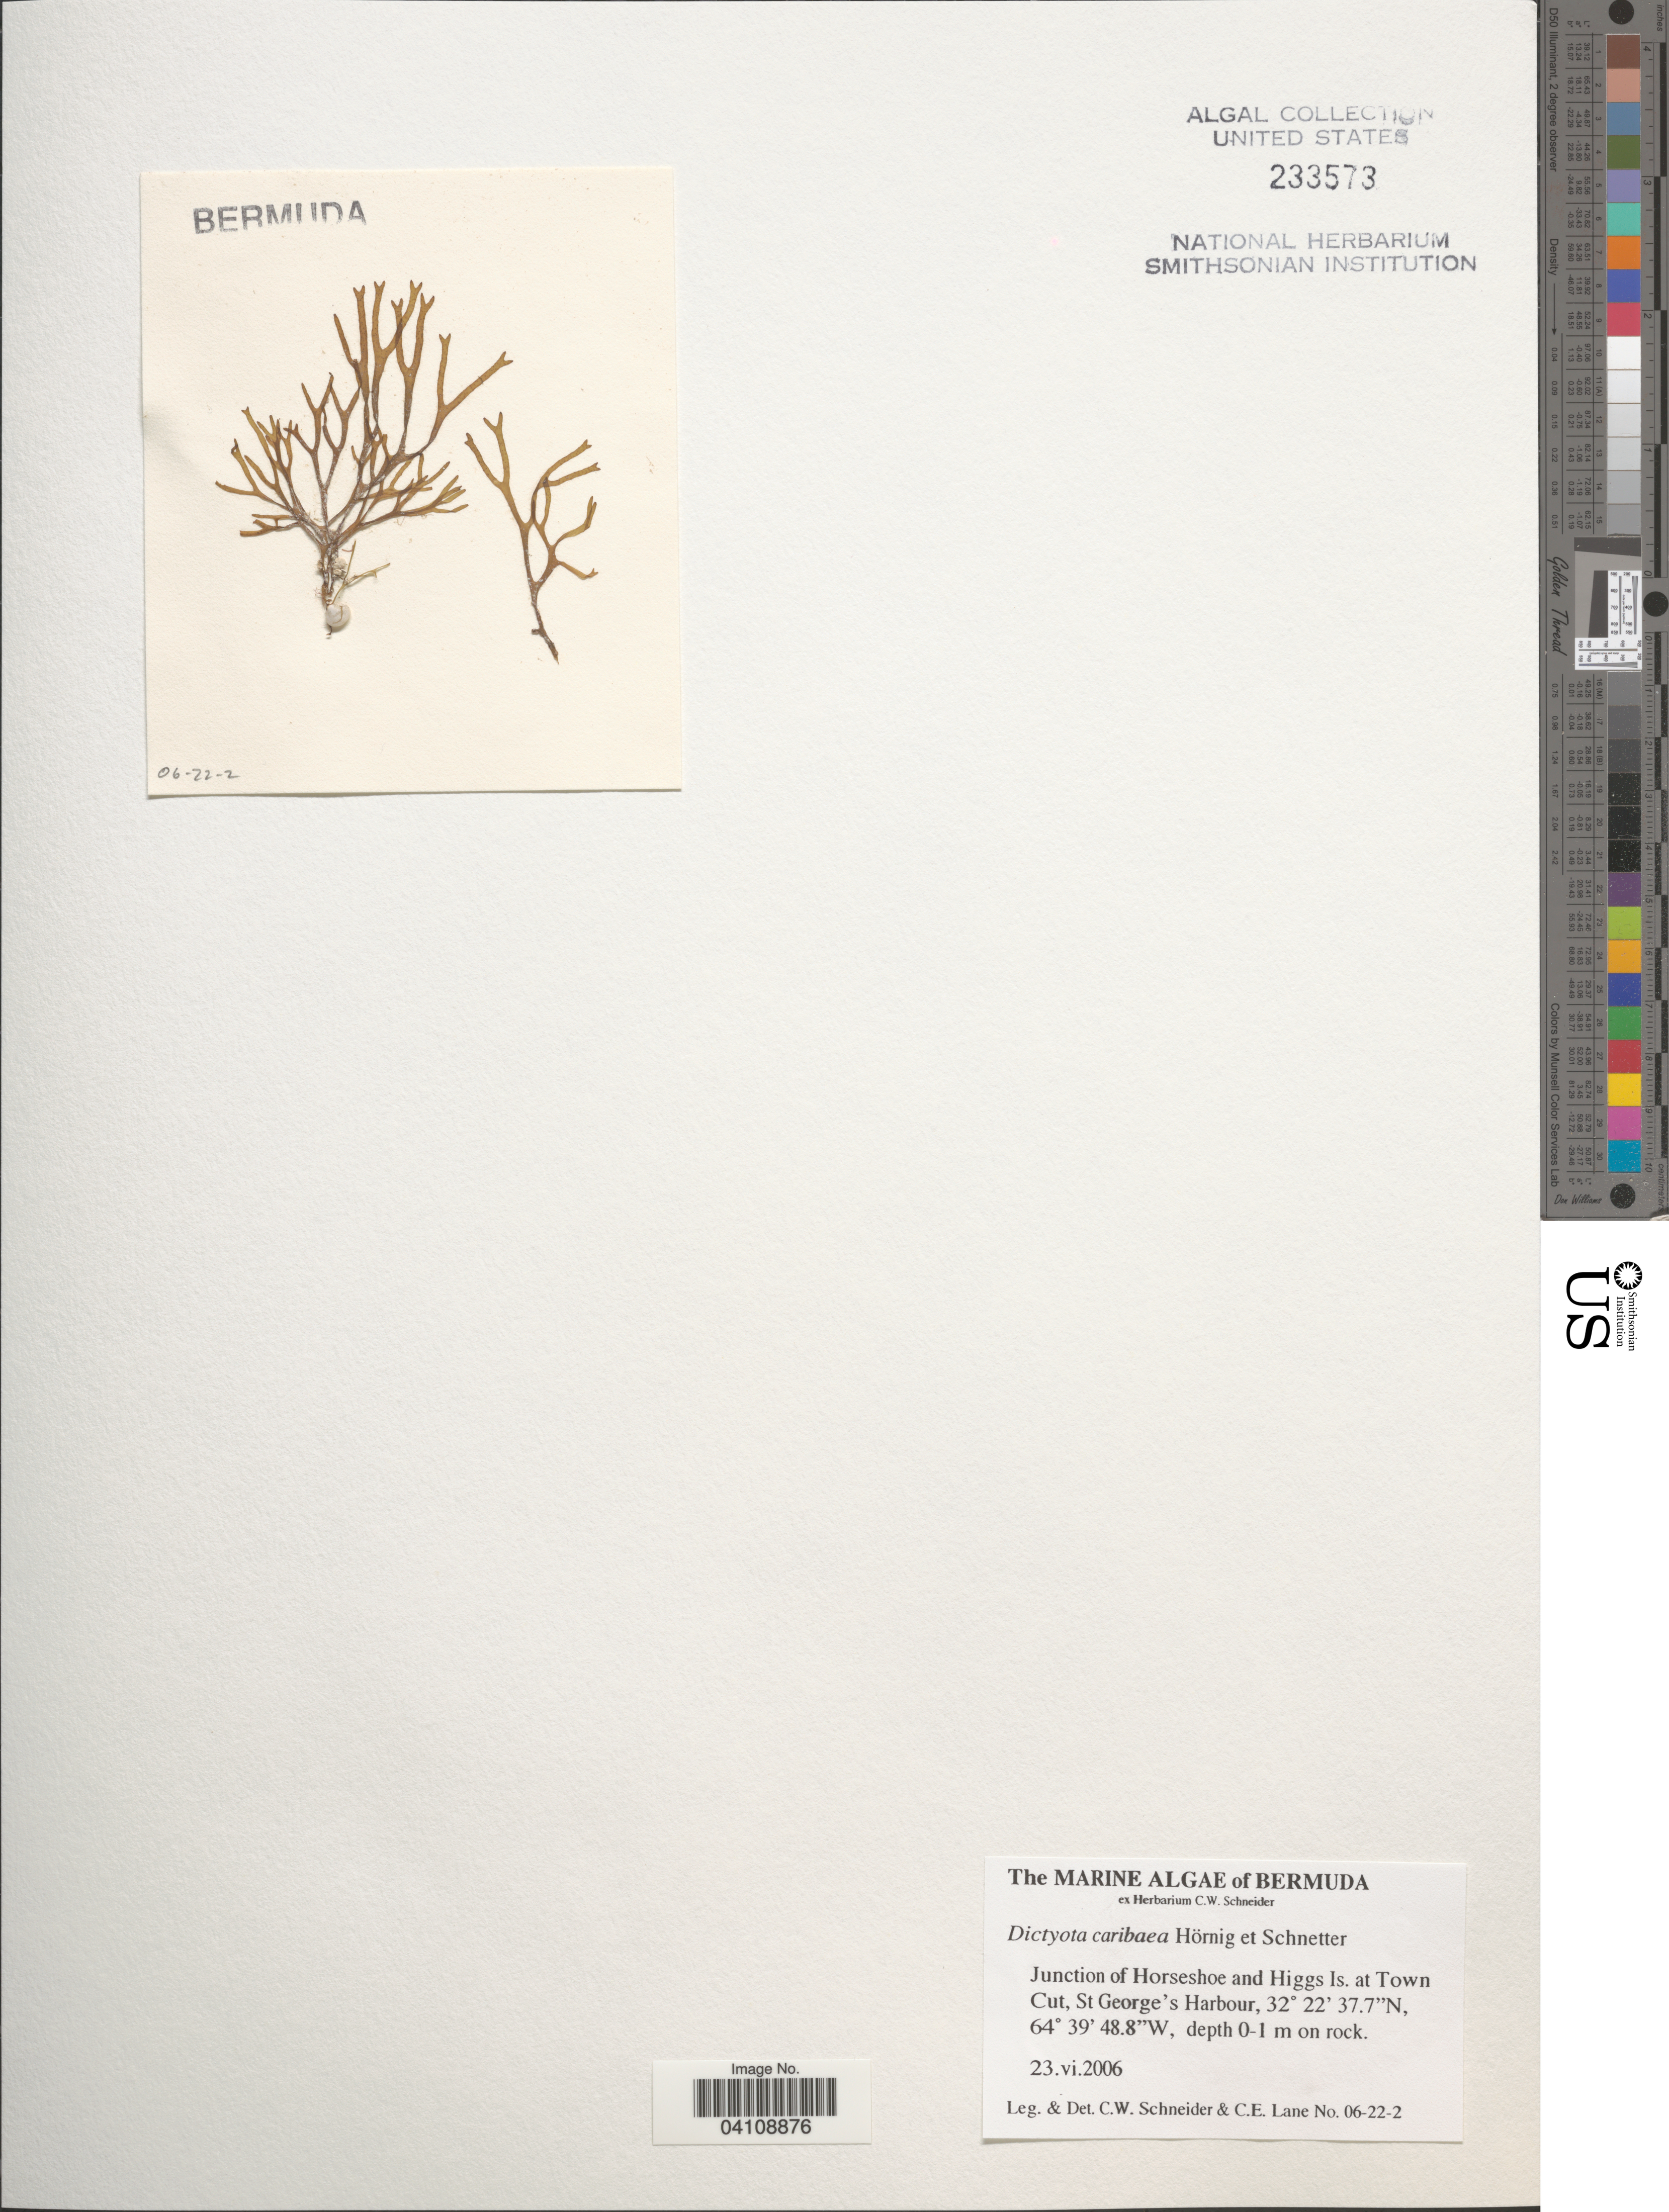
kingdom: Chromista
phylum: Ochrophyta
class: Phaeophyceae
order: Dictyotales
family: Dictyotaceae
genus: Dictyota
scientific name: Dictyota caribaea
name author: I.Hörnig & Schnetter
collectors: C. W.Schneider & C. E. Lane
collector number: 06-22-2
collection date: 2006-06-23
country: Bermuda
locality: Junction of Horseshoe and Higgs Is. at Town Cut, St George's Harbour.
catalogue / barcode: US 233573